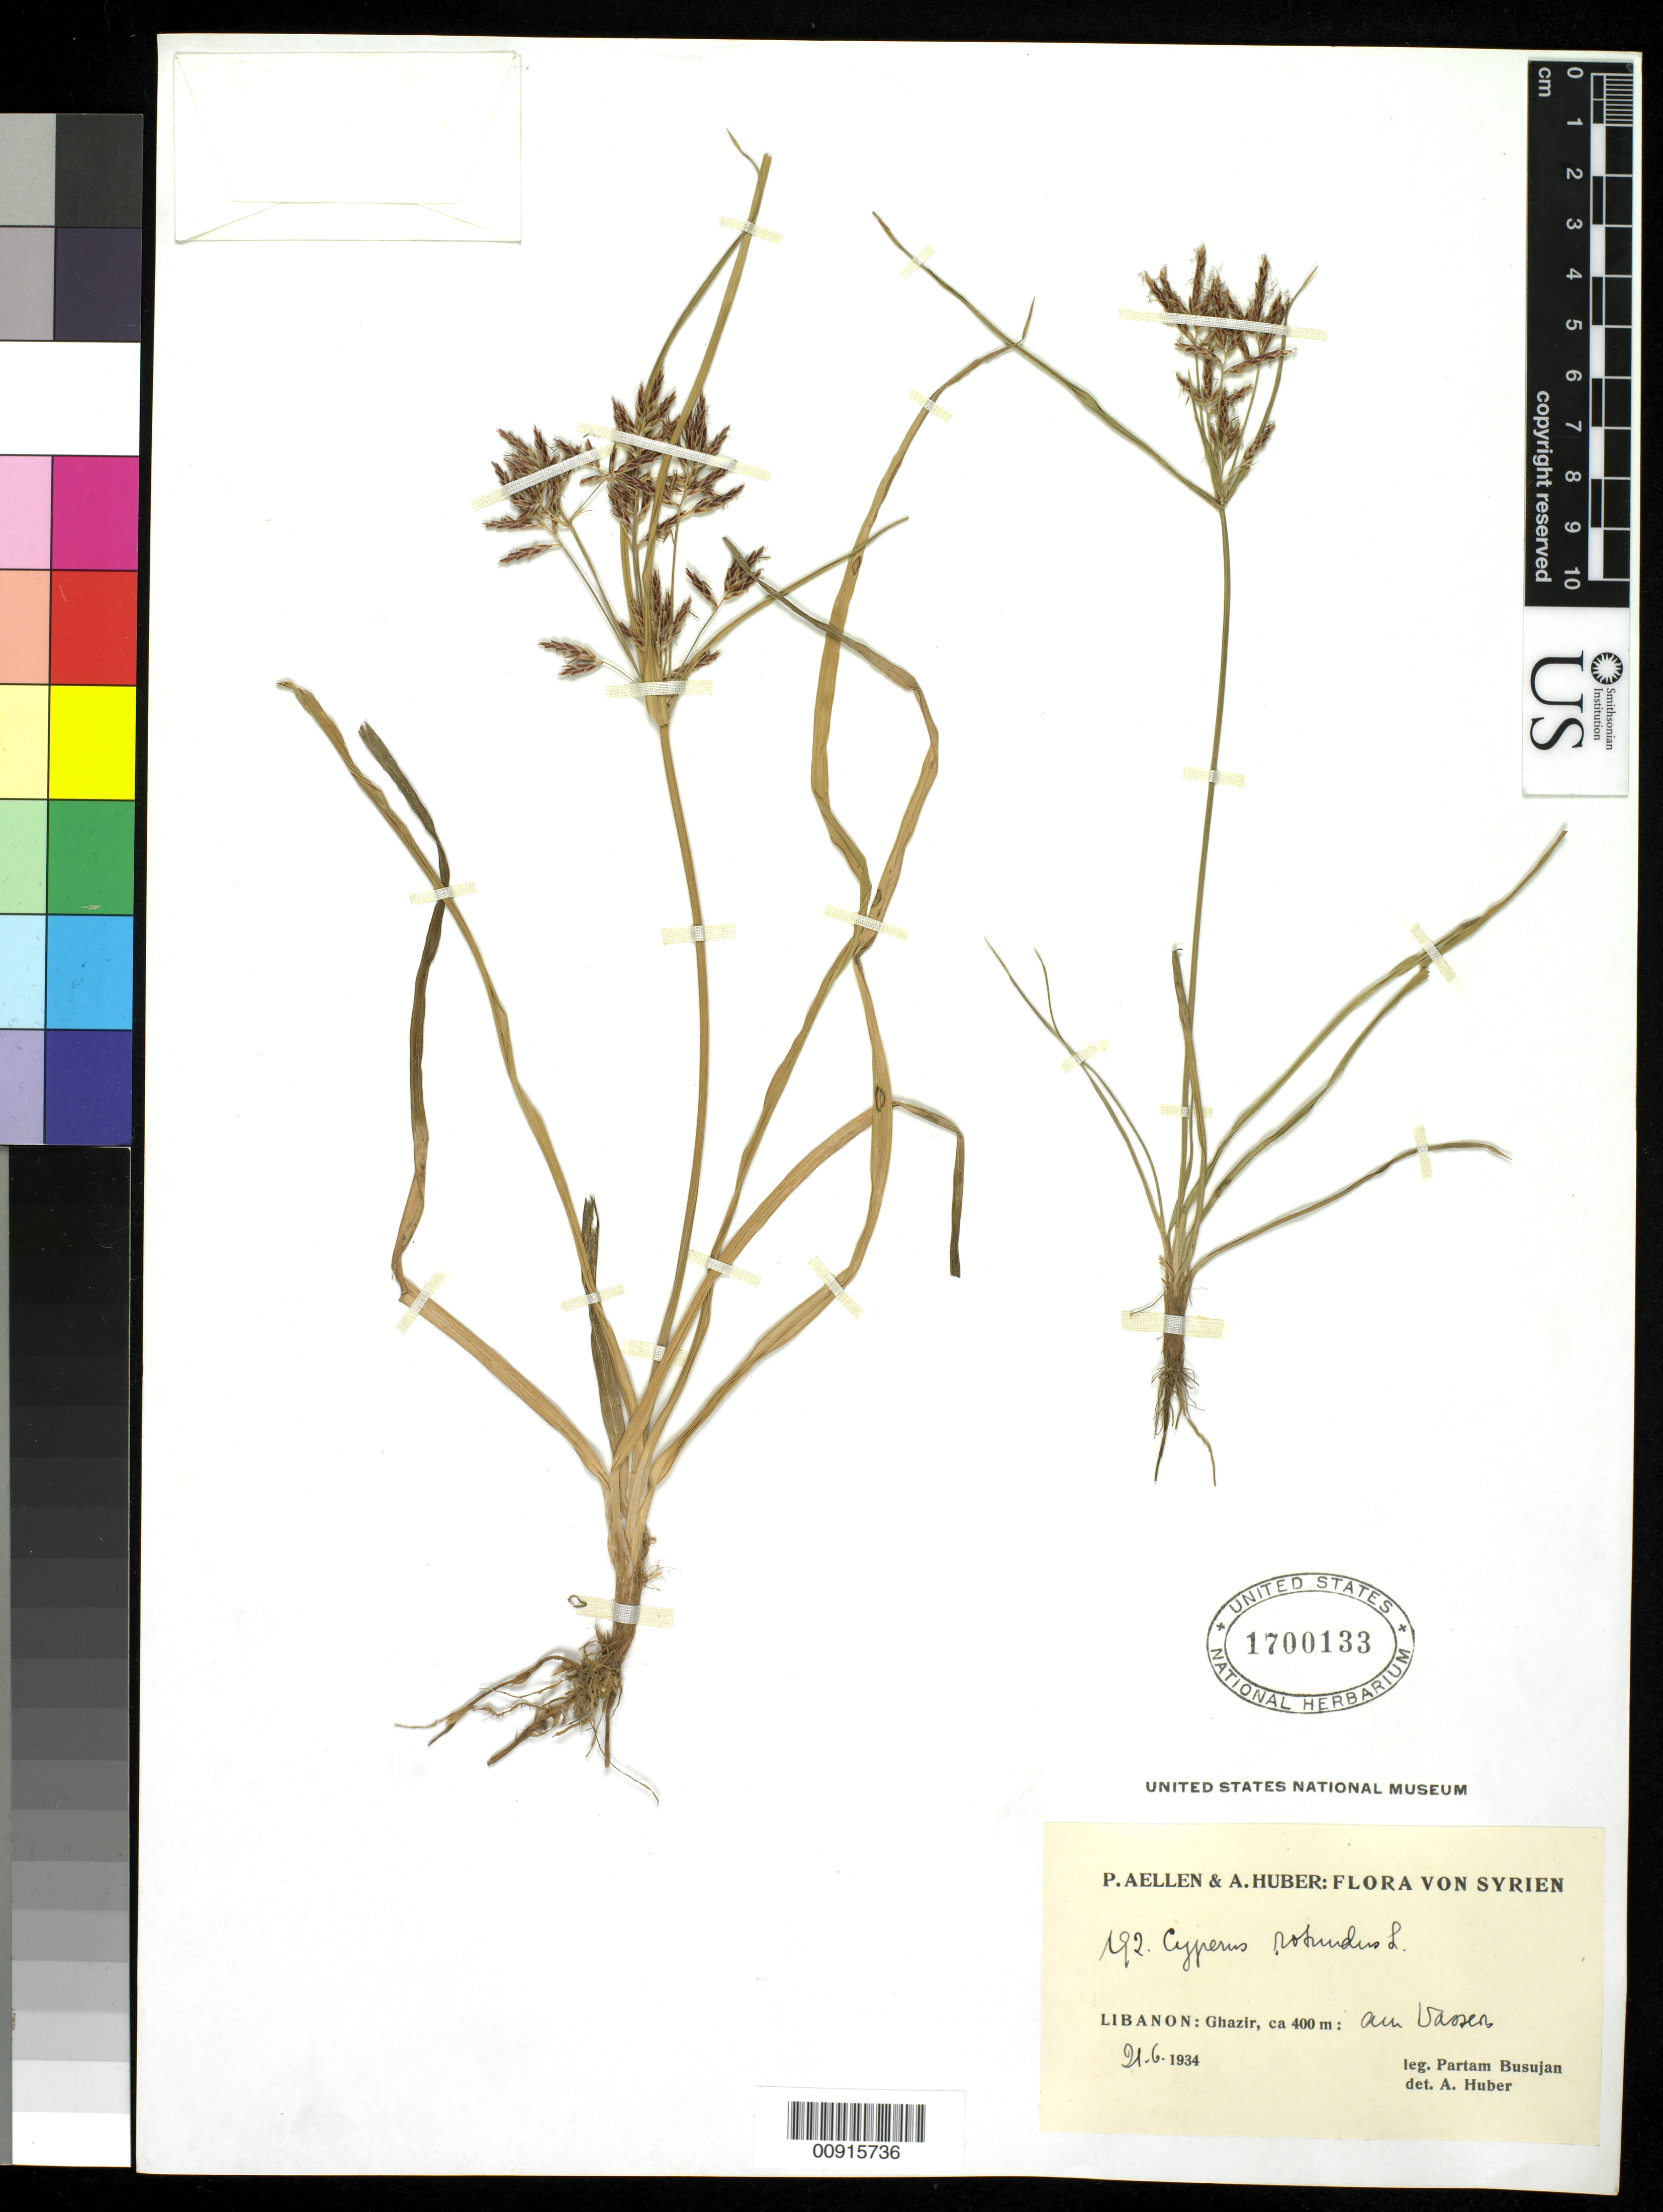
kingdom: Plantae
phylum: Tracheophyta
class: Liliopsida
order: Poales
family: Cyperaceae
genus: Cyperus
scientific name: Cyperus rotundus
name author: L.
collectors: P. Busujan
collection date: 1934-06-21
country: Lebanon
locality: Ghazir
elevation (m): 400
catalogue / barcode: US 1700133